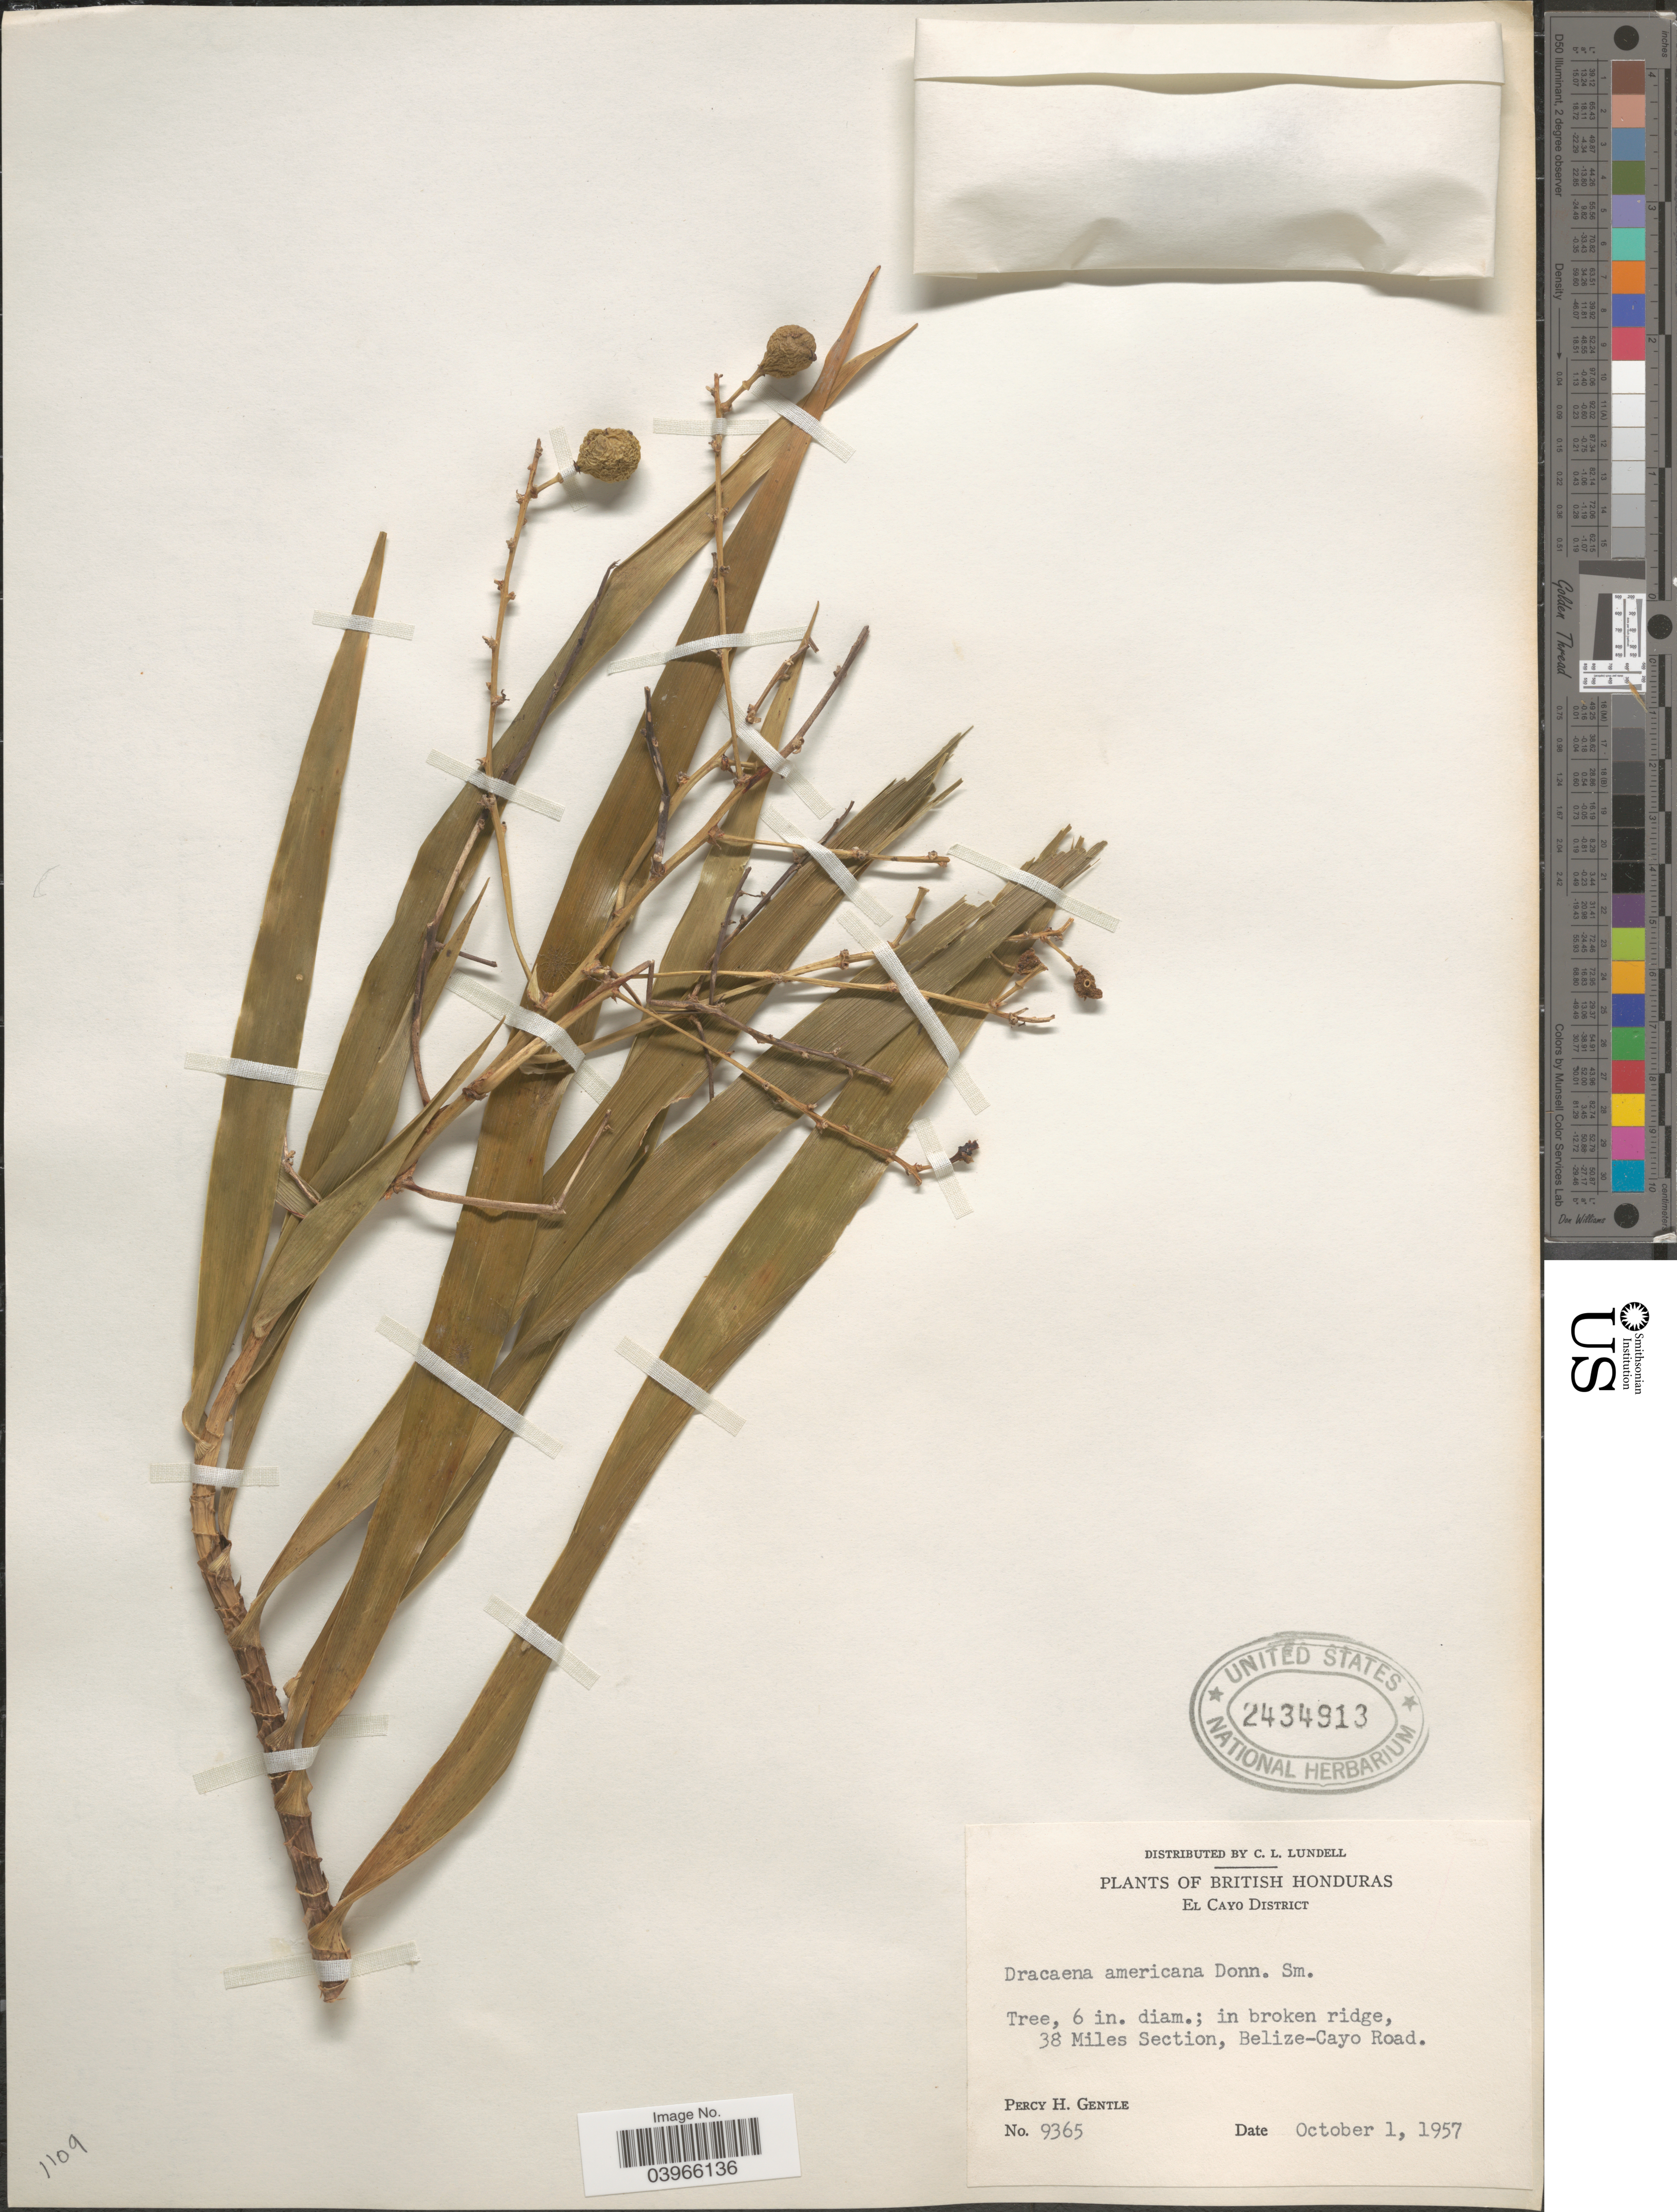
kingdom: Plantae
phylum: Tracheophyta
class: Liliopsida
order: Asparagales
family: Asparagaceae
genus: Dracaena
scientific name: Dracaena americana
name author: Donn. Sm. in Sarg.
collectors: P. H. Gentle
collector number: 9365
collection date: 1957-10-01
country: Belize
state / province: Cayo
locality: British Honduras. El Cayo District. 38 Miles Section, Belize-Cayo Road.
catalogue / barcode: US 2434913